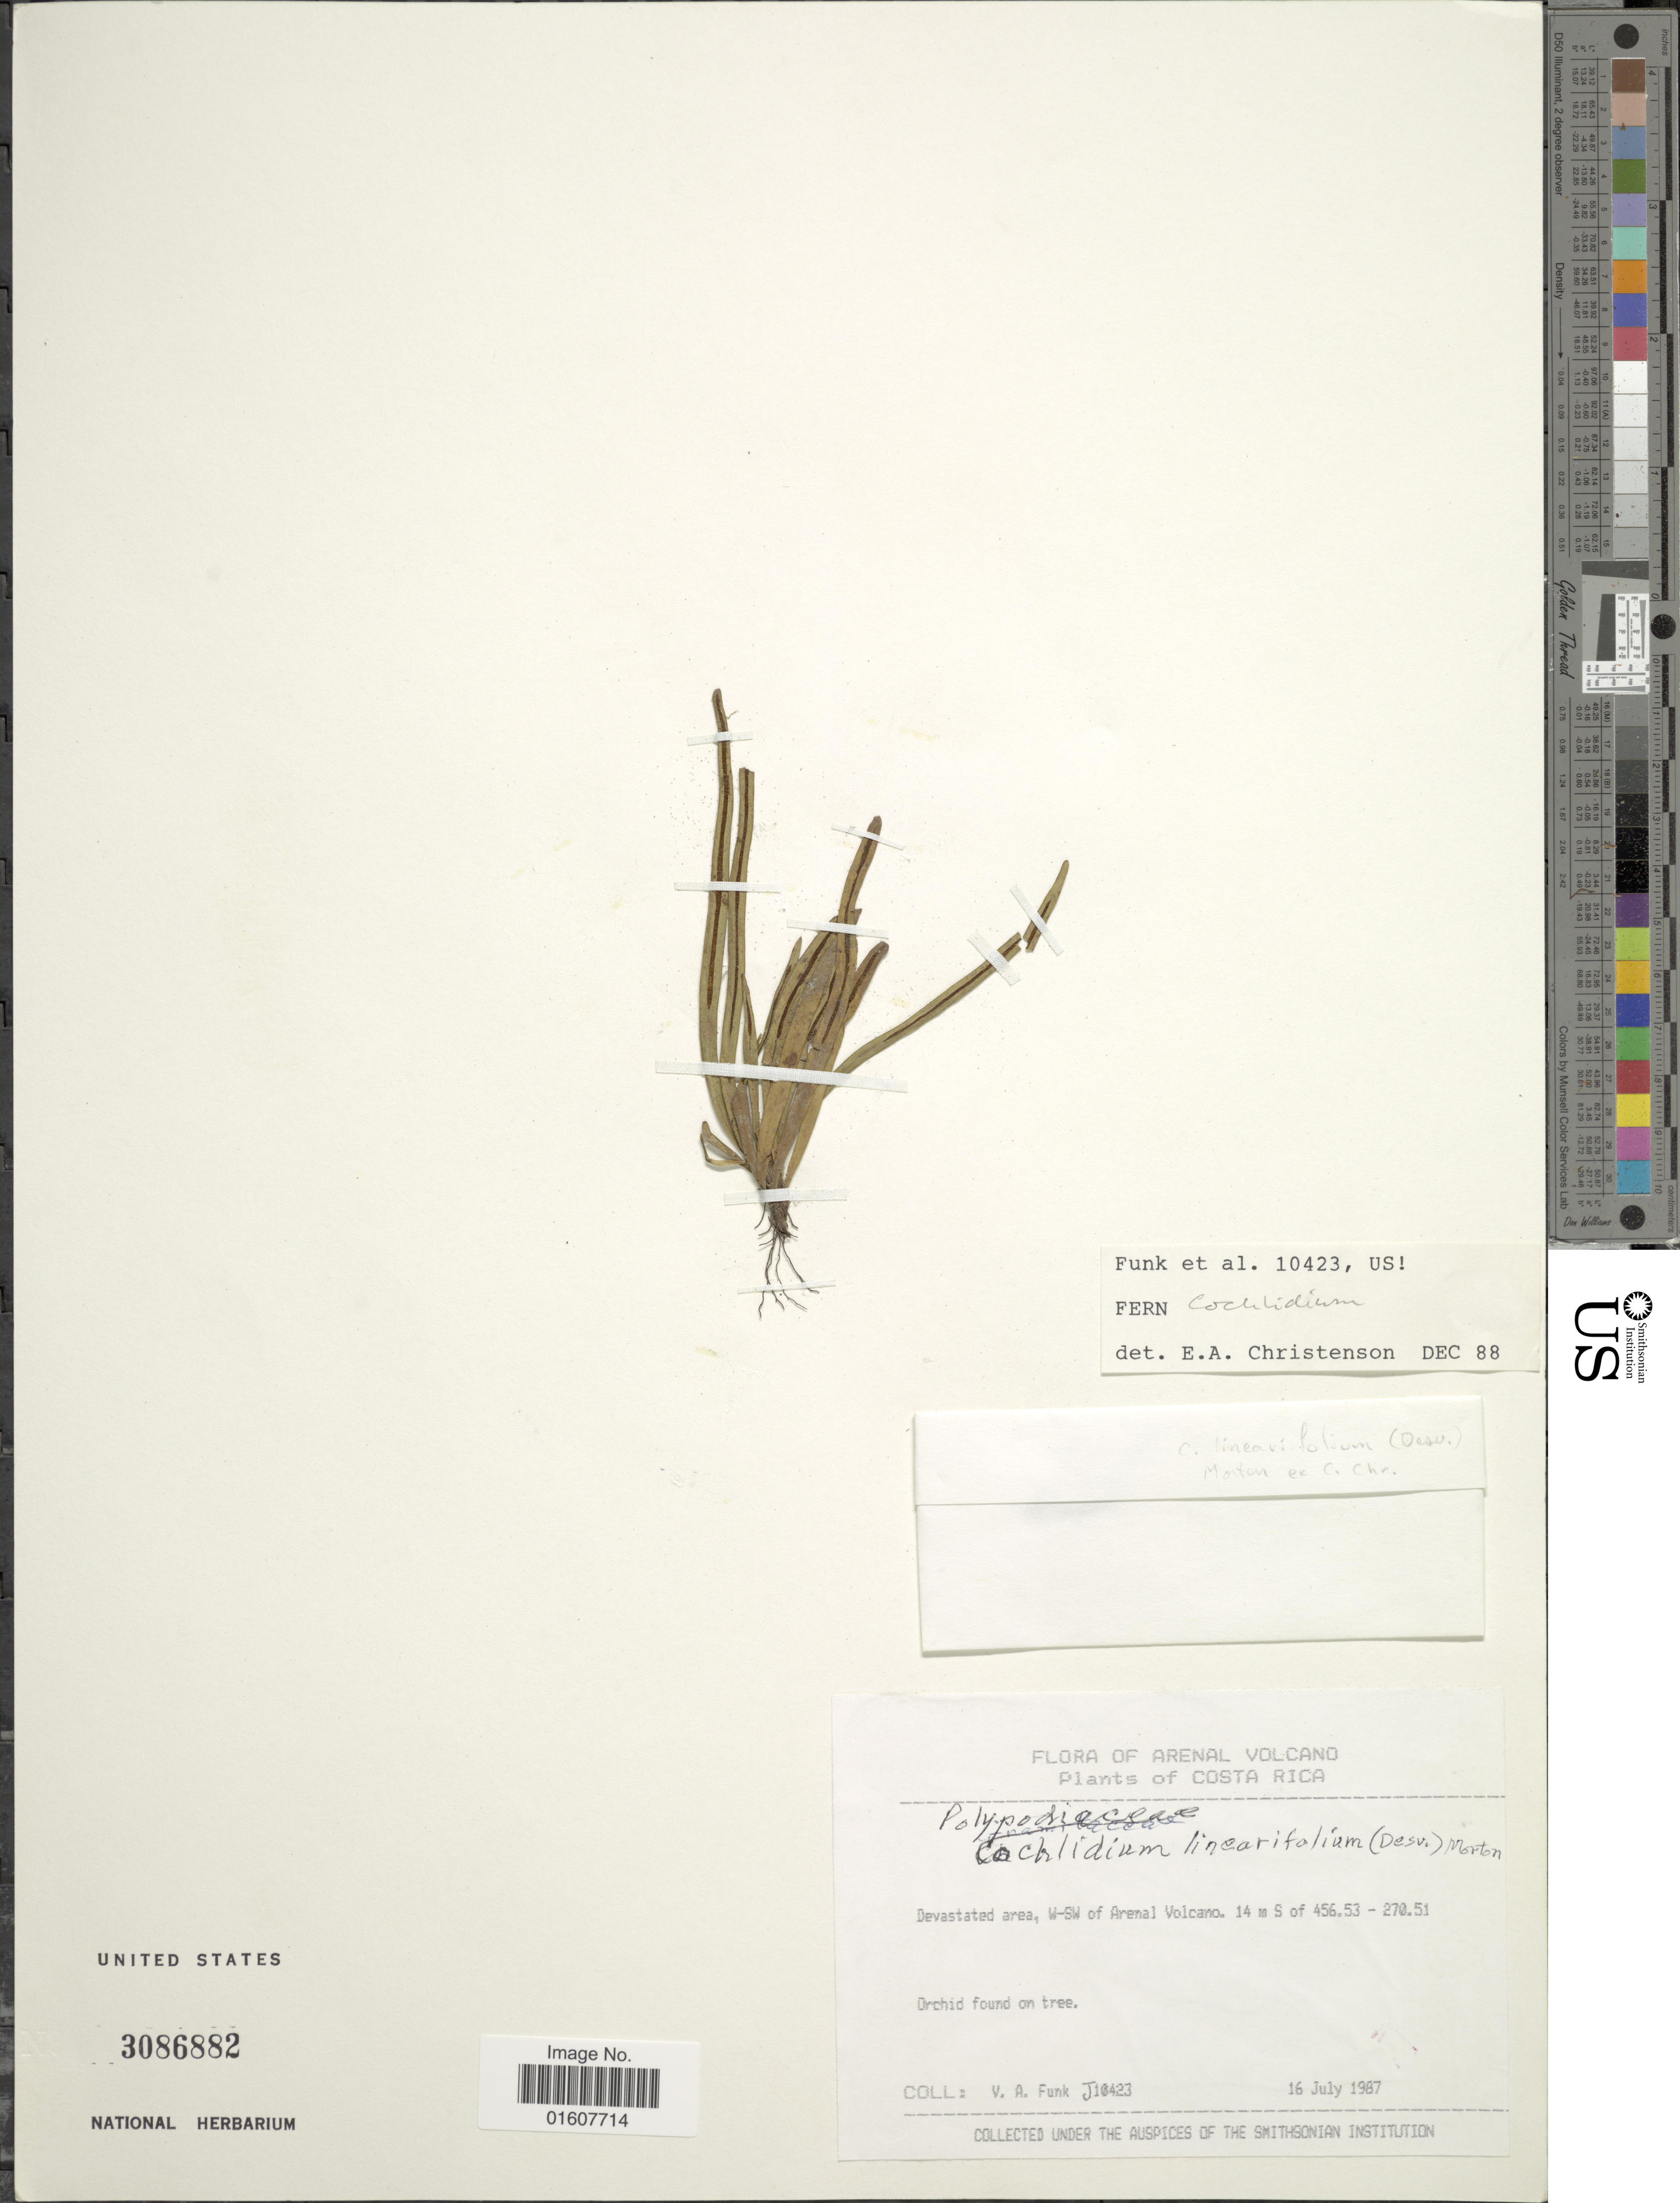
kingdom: Plantae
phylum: Tracheophyta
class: Polypodiopsida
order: Polypodiales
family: Polypodiaceae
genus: Cochlidium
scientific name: Cochlidium linearifolium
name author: (Desv.) Maxon ex C. Chr.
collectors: V. Funk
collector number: J10423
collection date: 1987-07-10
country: Costa Rica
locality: Devasted area, W-SW of Arenal Volcano. 14 m S of 456.53 - 270.51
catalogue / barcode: US 3086882